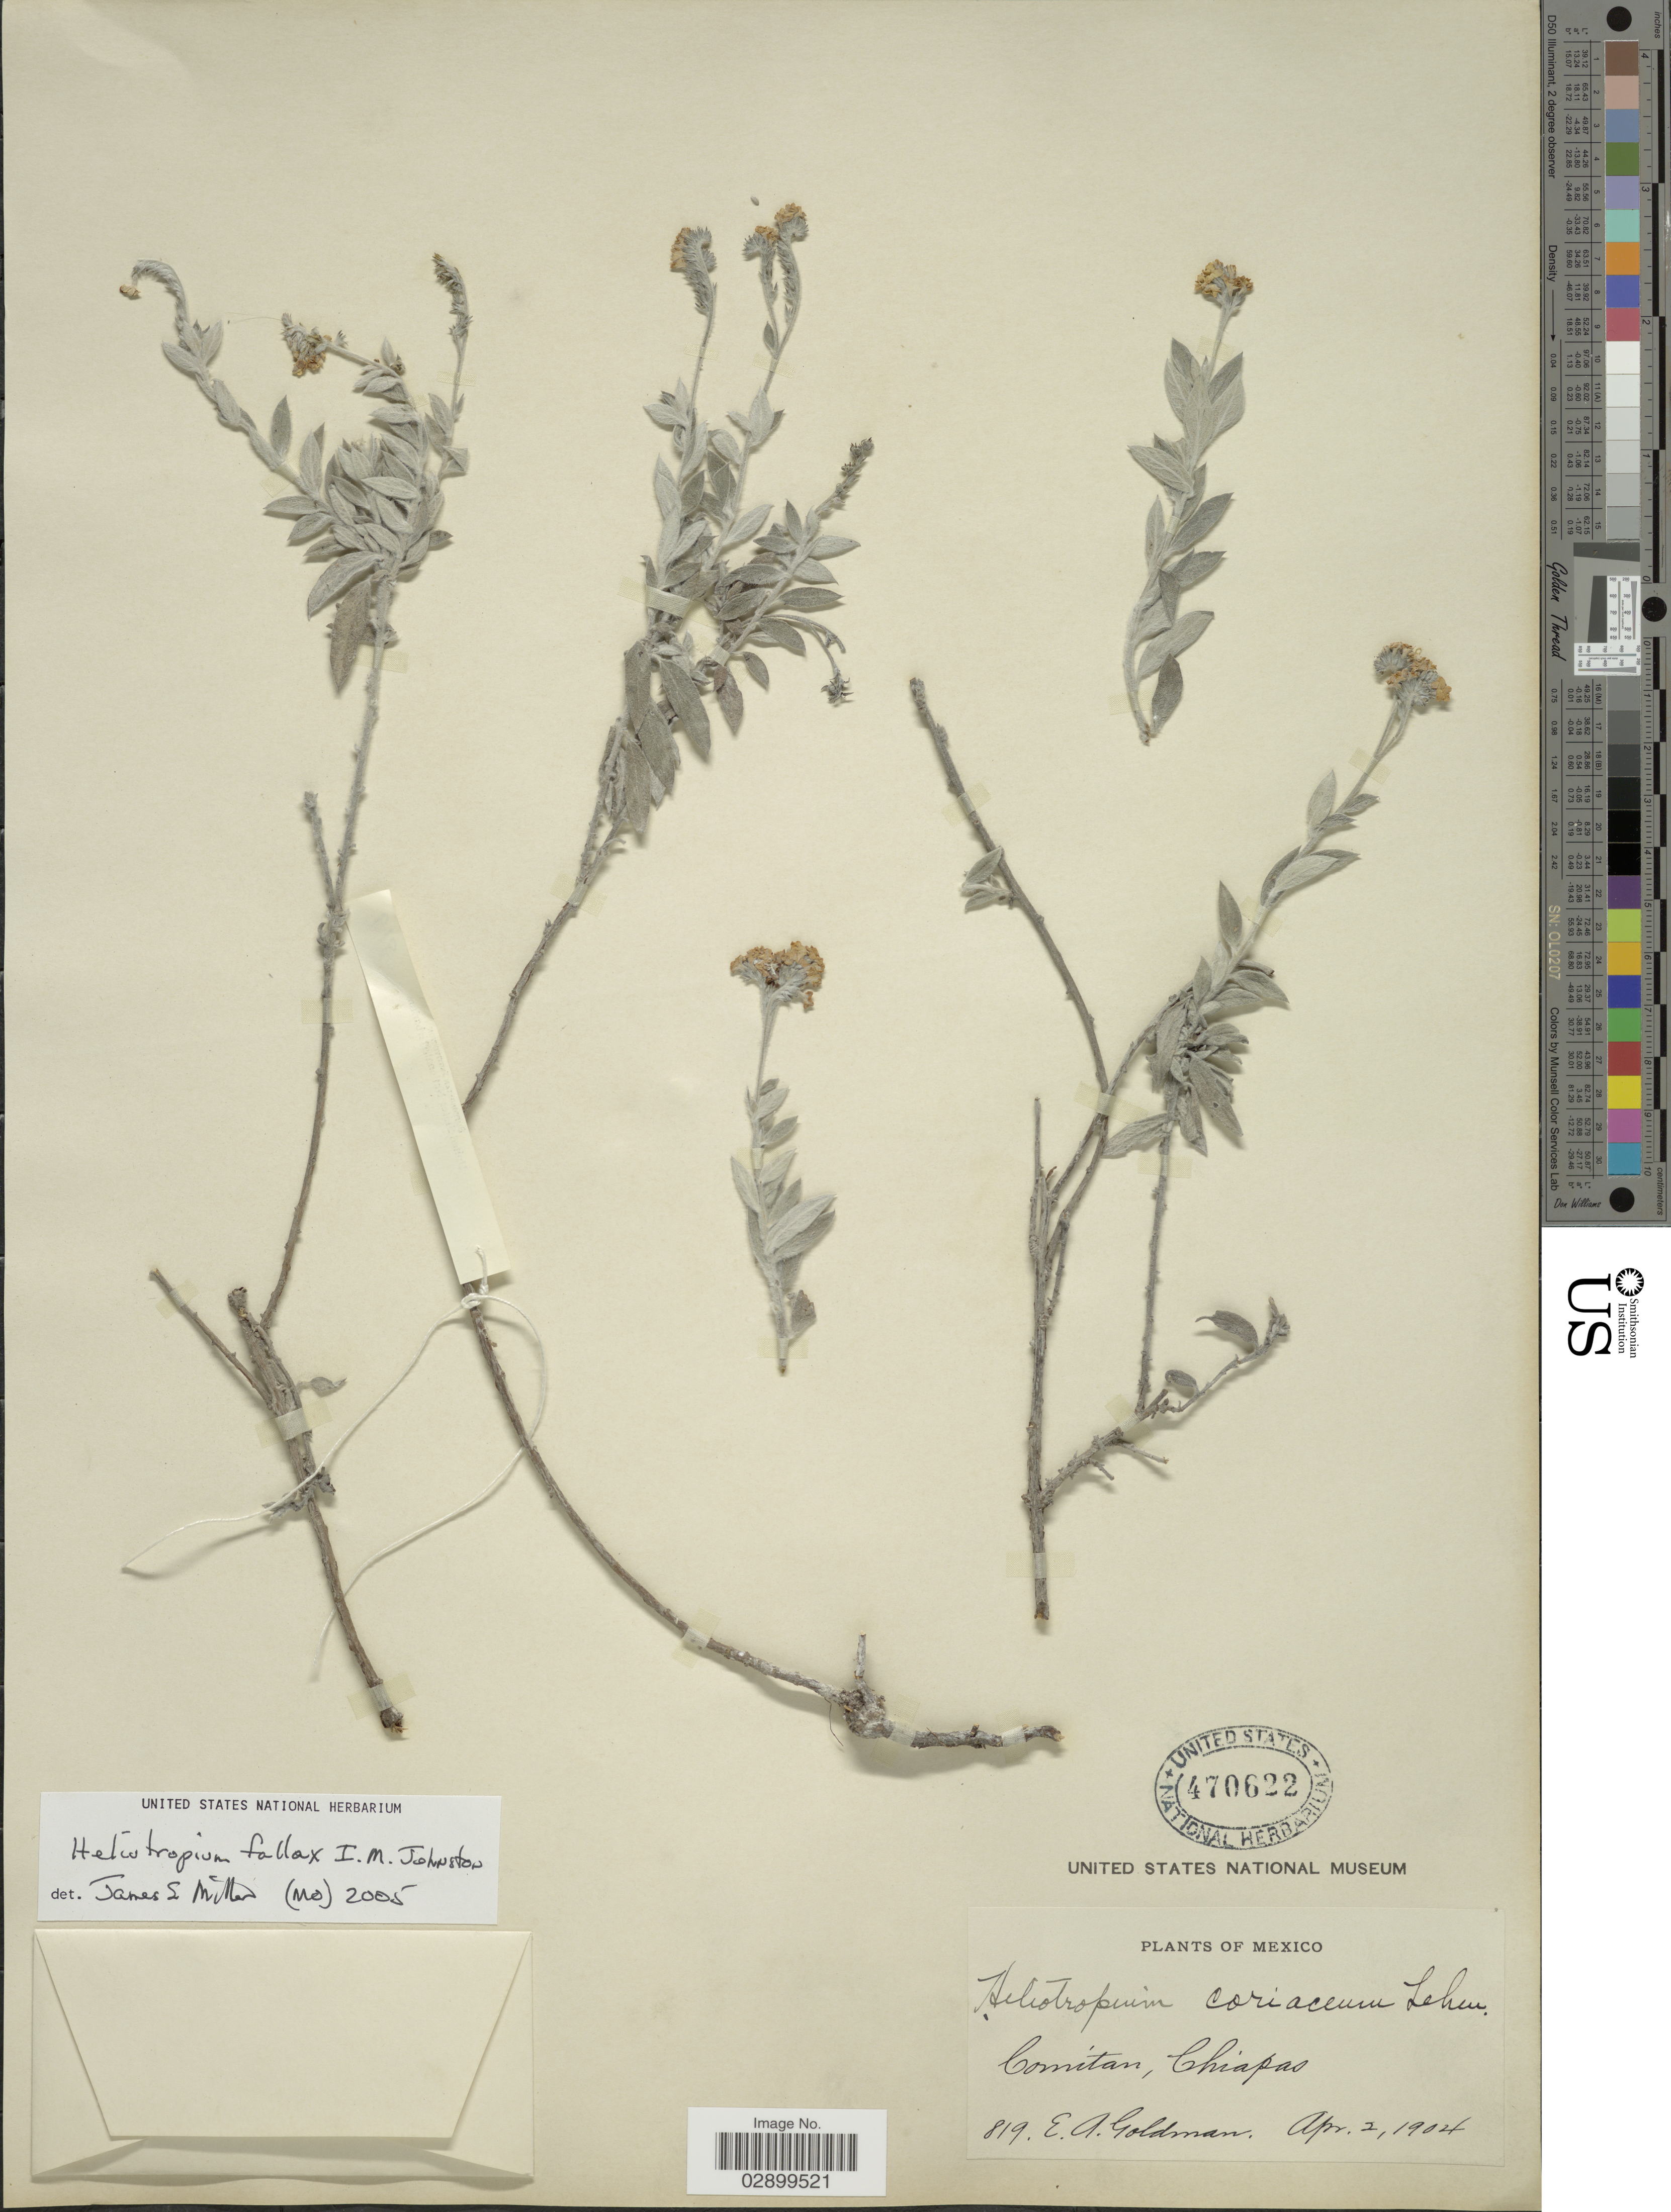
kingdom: Plantae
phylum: Tracheophyta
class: Magnoliopsida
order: Boraginales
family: Heliotropiaceae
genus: Heliotropium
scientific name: Heliotropium fallax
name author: I.M. Johnst.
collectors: E. A. Goldman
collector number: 819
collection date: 1904-04-02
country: Mexico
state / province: Chiapas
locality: Comitan.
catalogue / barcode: US 470622